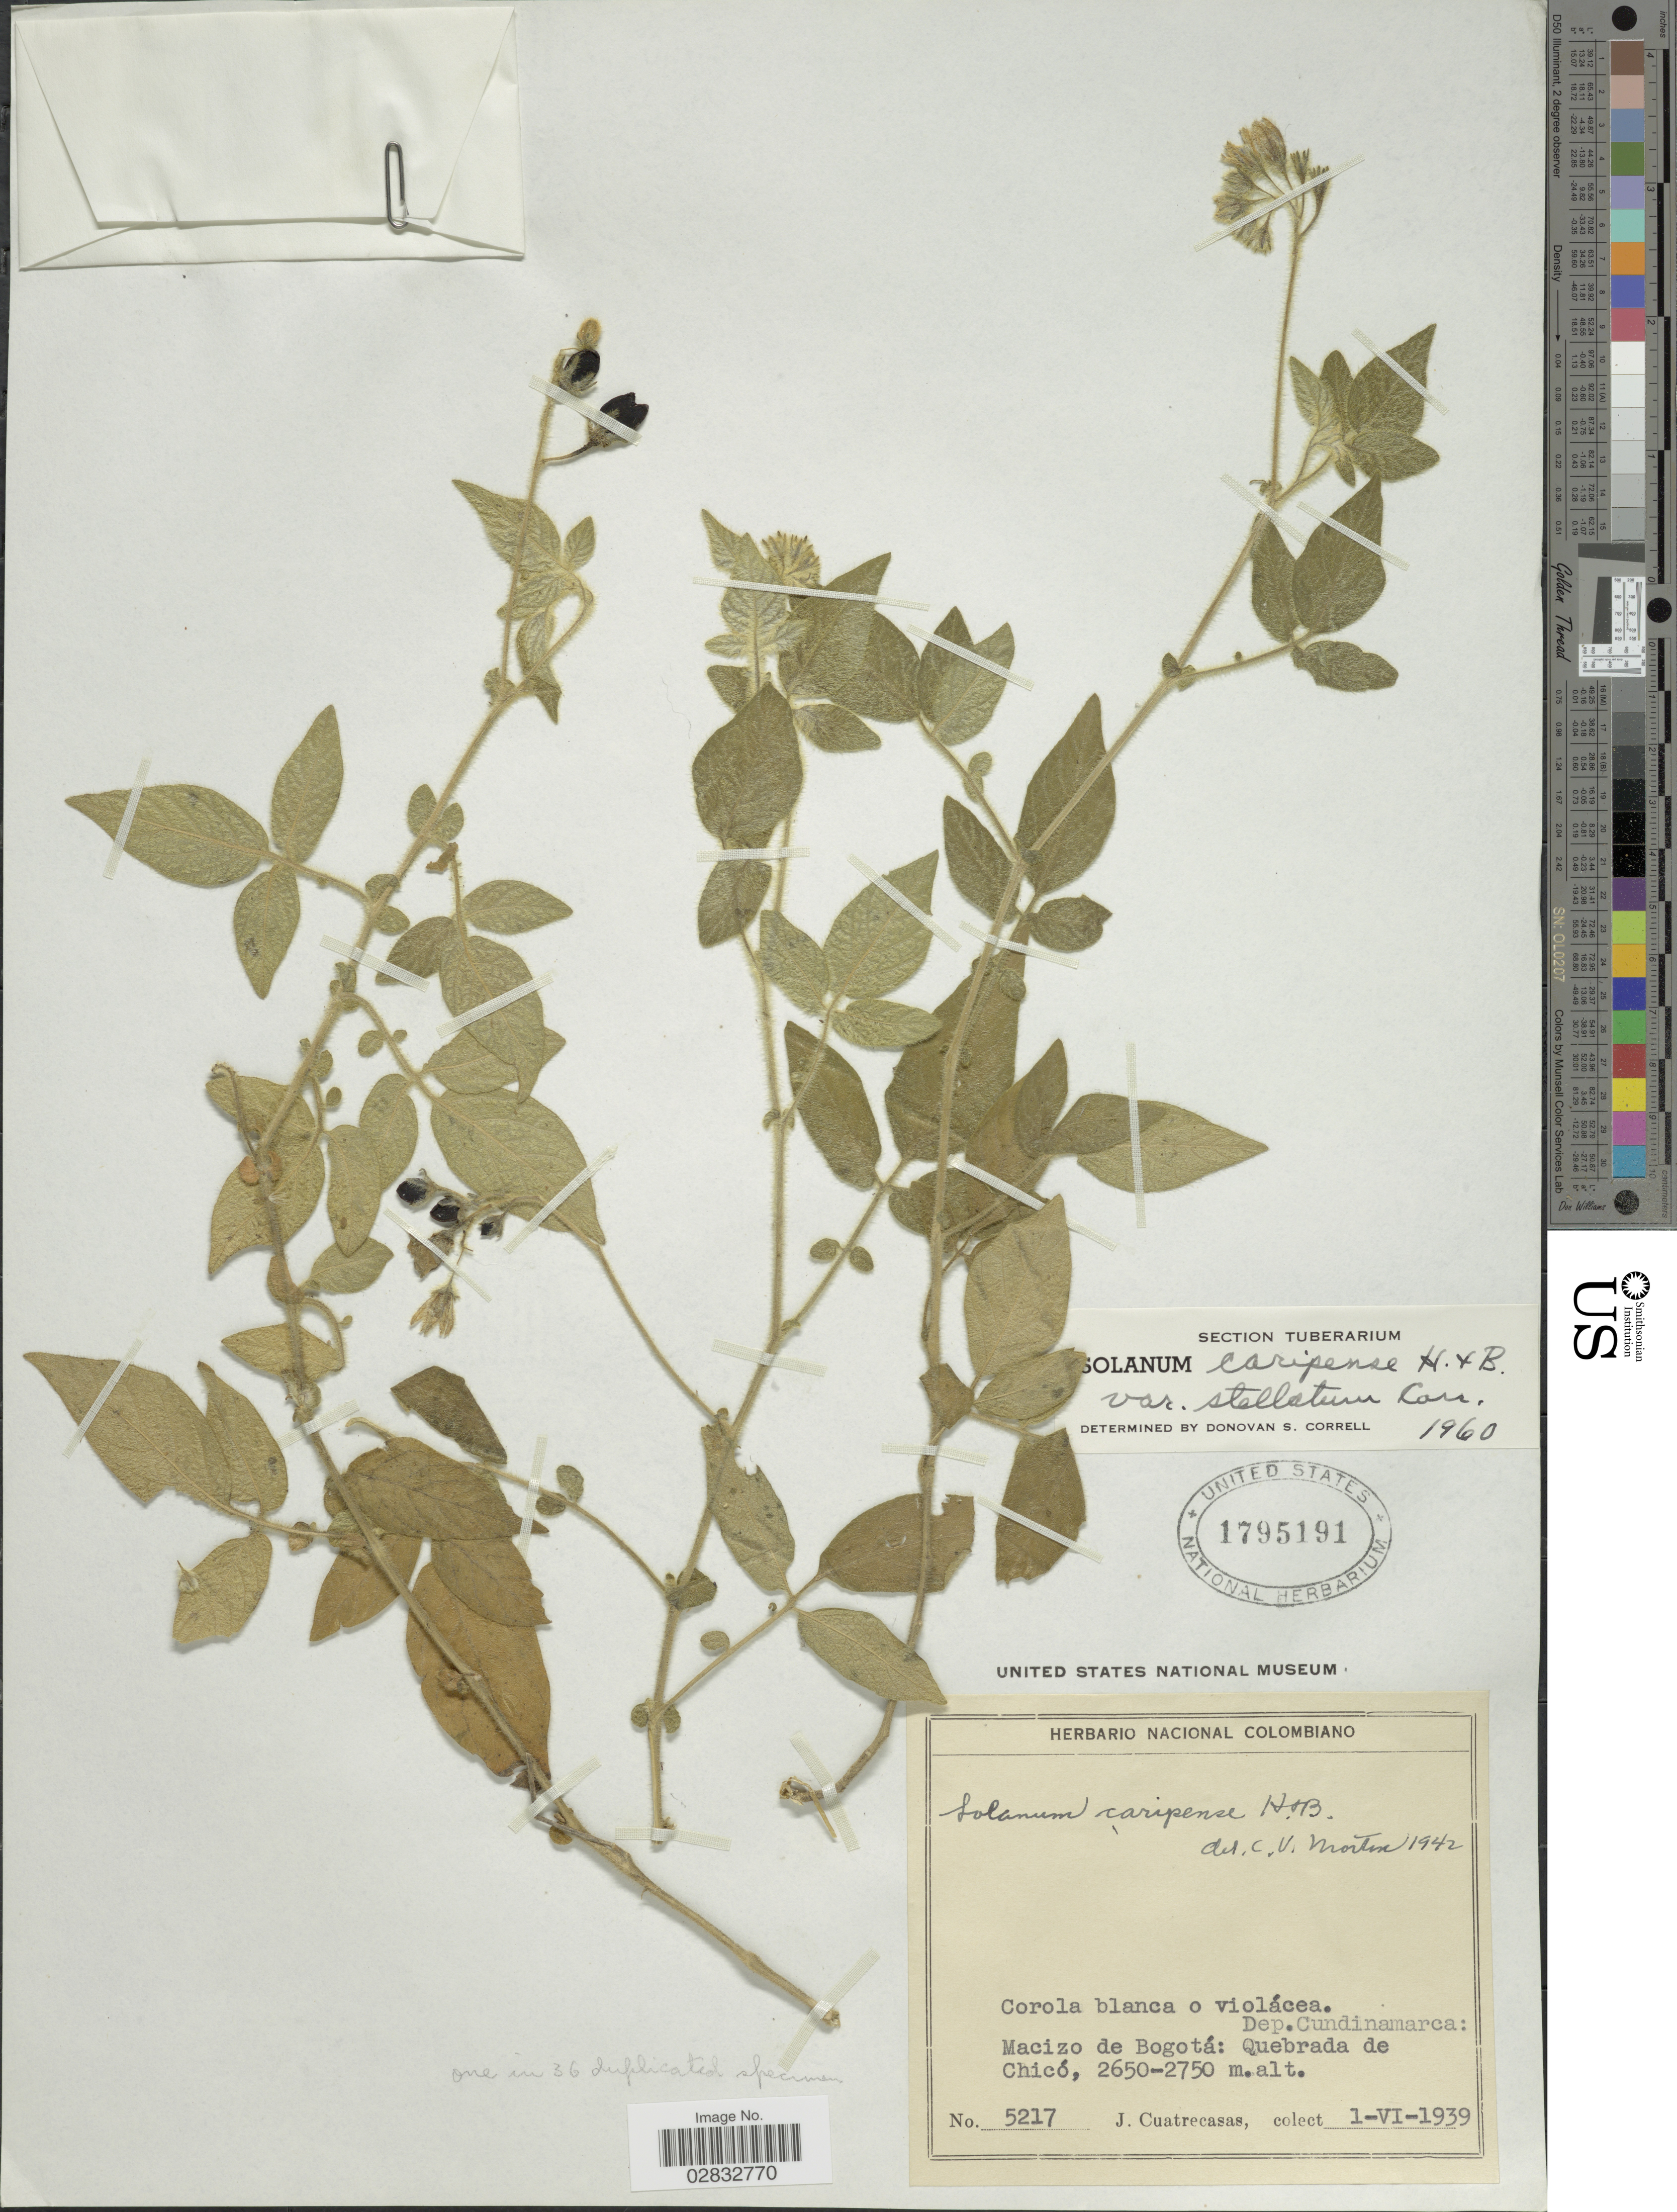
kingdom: Plantae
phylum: Tracheophyta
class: Magnoliopsida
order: Solanales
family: Solanaceae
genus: Solanum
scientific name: Solanum caripense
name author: Humb. & Bonpl. ex Dunal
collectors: J. Cuatrecasas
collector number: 5217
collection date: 1939-06-01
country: Colombia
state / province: Cundinamarca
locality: Dep. Cundinamarca: Macizo de Bogotá: Quebrada de Chicó.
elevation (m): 2650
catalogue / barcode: US 1795191